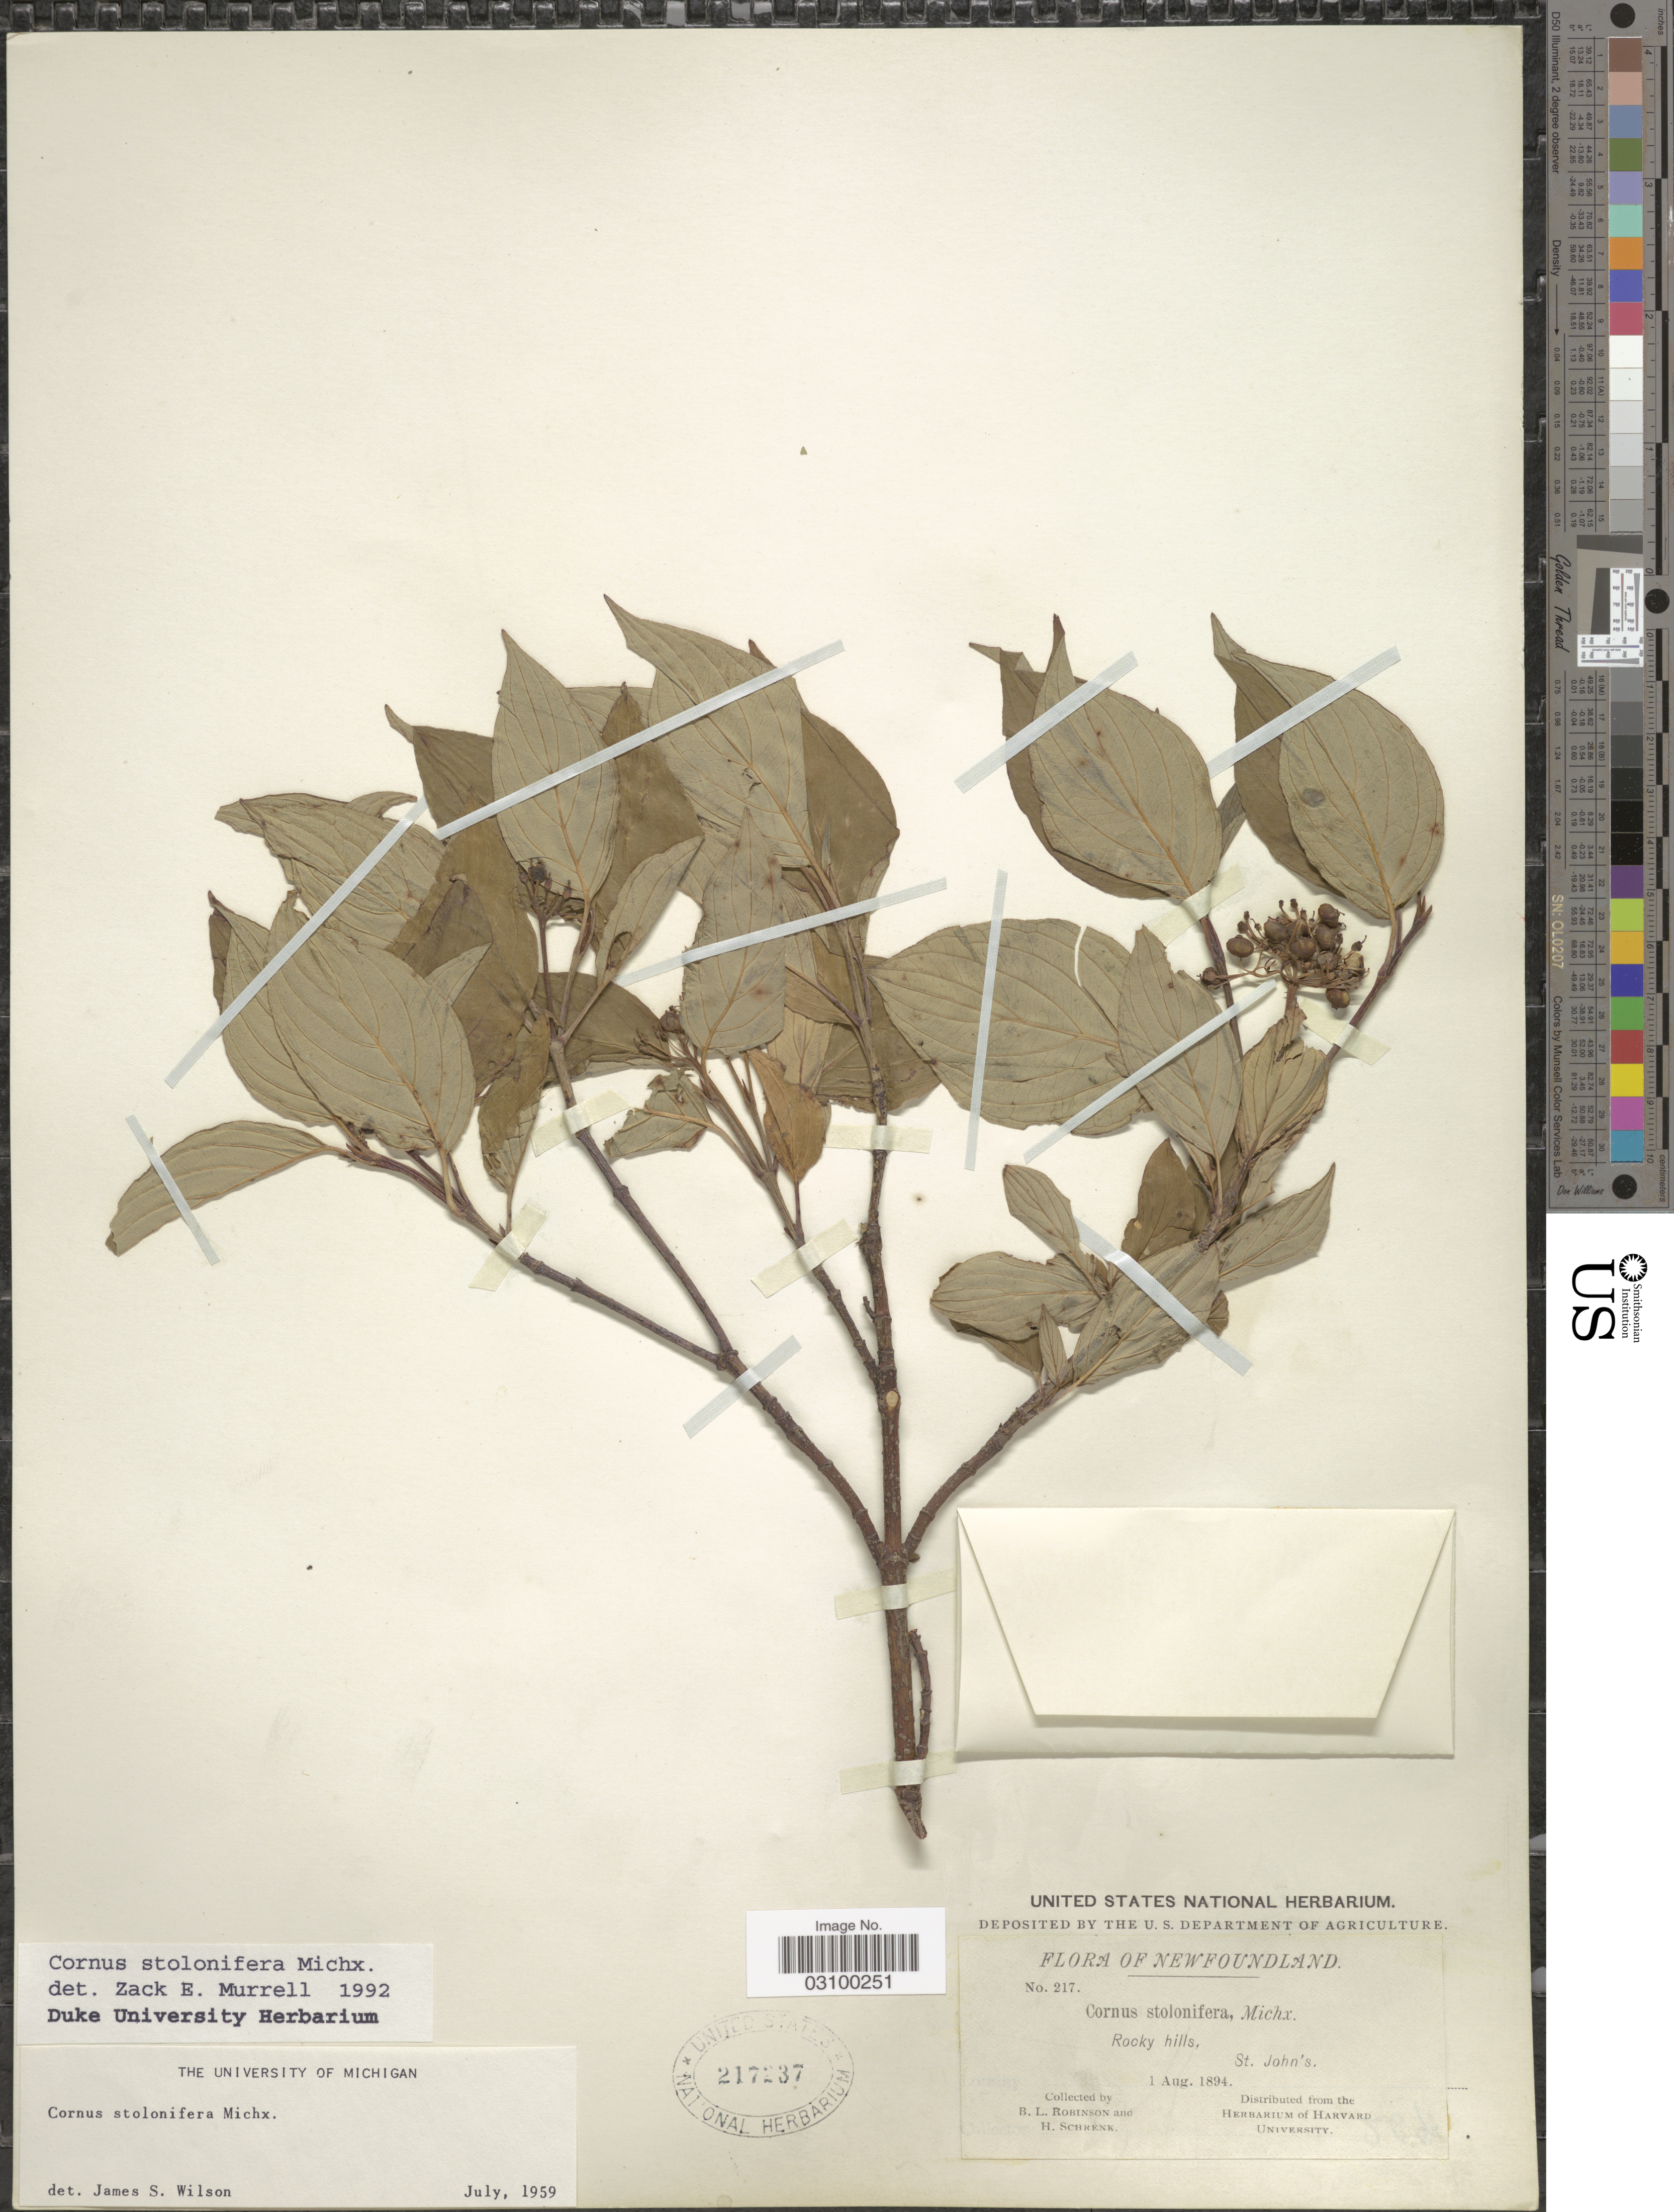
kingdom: Plantae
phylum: Tracheophyta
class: Magnoliopsida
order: Cornales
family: Cornaceae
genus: Cornus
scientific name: Cornus sericea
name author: L.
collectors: B. L. Robinson & H. Schrenk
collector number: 217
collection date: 1894-08-01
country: Canada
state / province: Newfoundland and Labrador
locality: Rocky hills, St. John's.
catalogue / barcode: US 217237